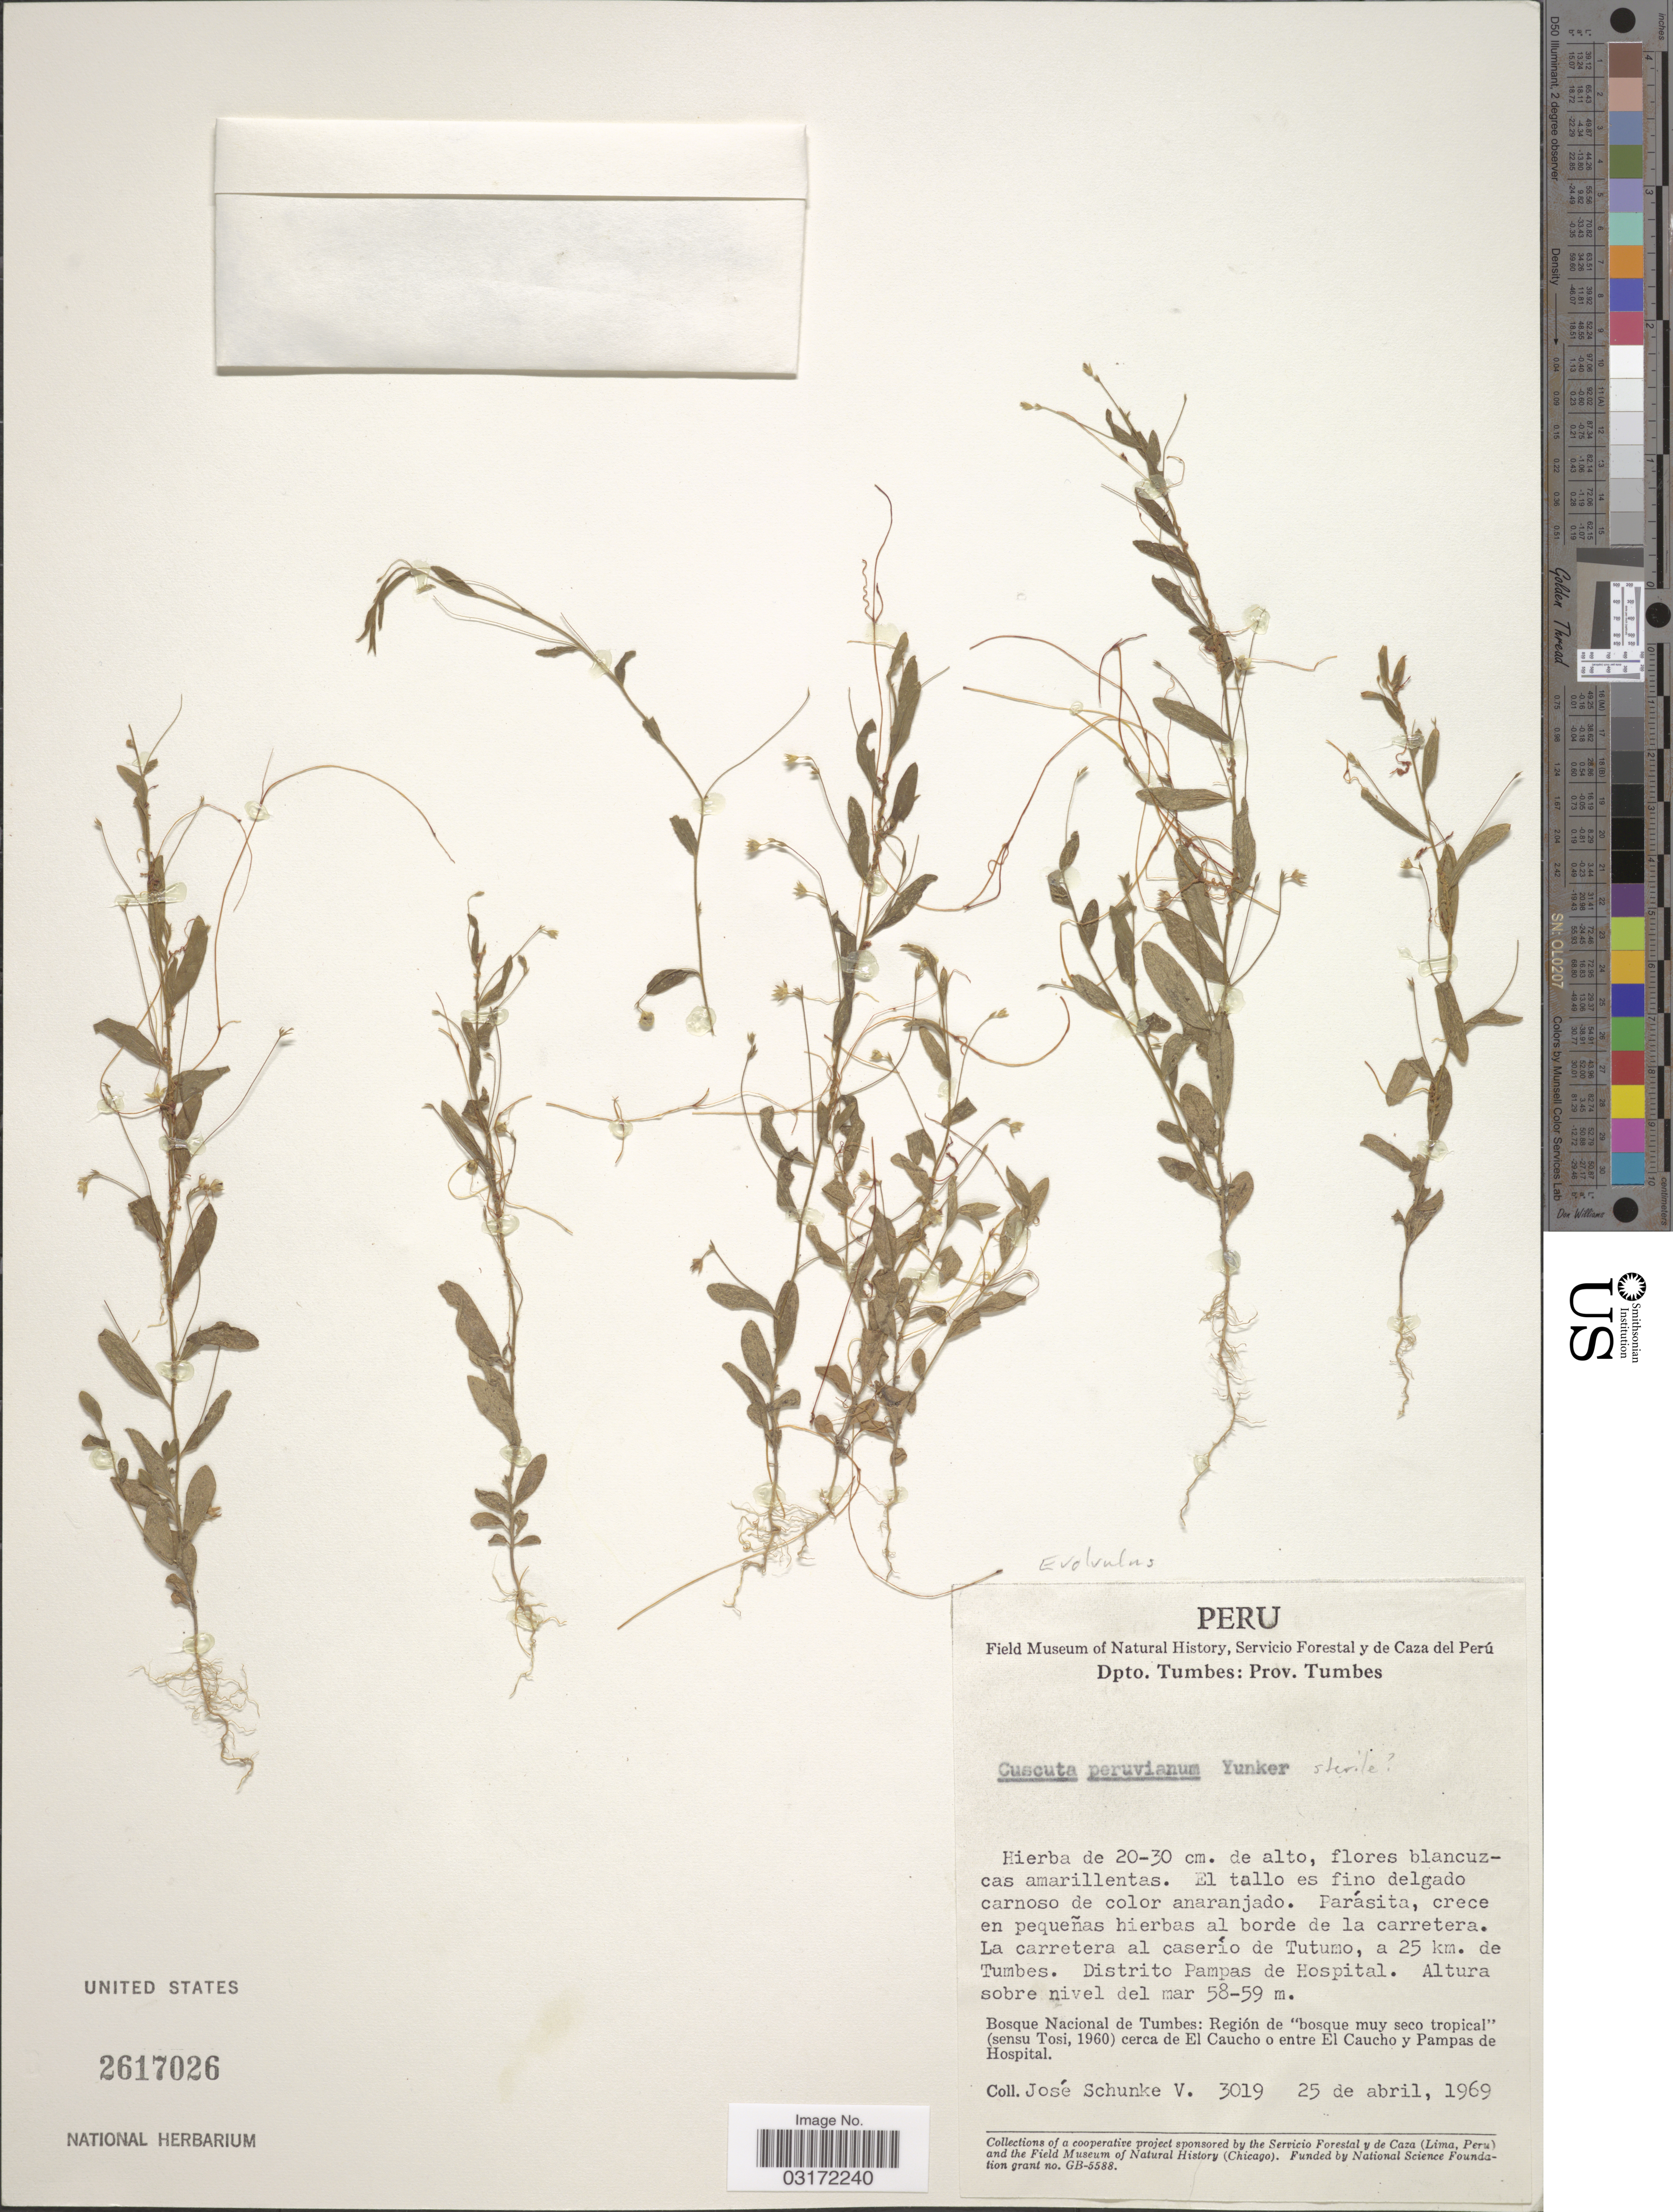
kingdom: Plantae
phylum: Tracheophyta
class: Magnoliopsida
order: Solanales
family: Convolvulaceae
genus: Evolvulus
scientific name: Evolvulus sericeus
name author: Sw.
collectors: J. Schunke Vigo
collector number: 3019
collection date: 1969-04-25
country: Peru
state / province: Tumbes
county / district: Tumbes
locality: Dpto. Tumbes: Prov. Tumbes. La carretera al caserío de Tutumo, a 25 km. de Tumbes. Distrito Pampas de Hospital. Bosque Nacional de Tumbes: Región de "bosque muy seco tropical" cerca de El Caucho o entre El Caucho y Pampas de Hospital.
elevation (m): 58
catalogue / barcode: US 2617026